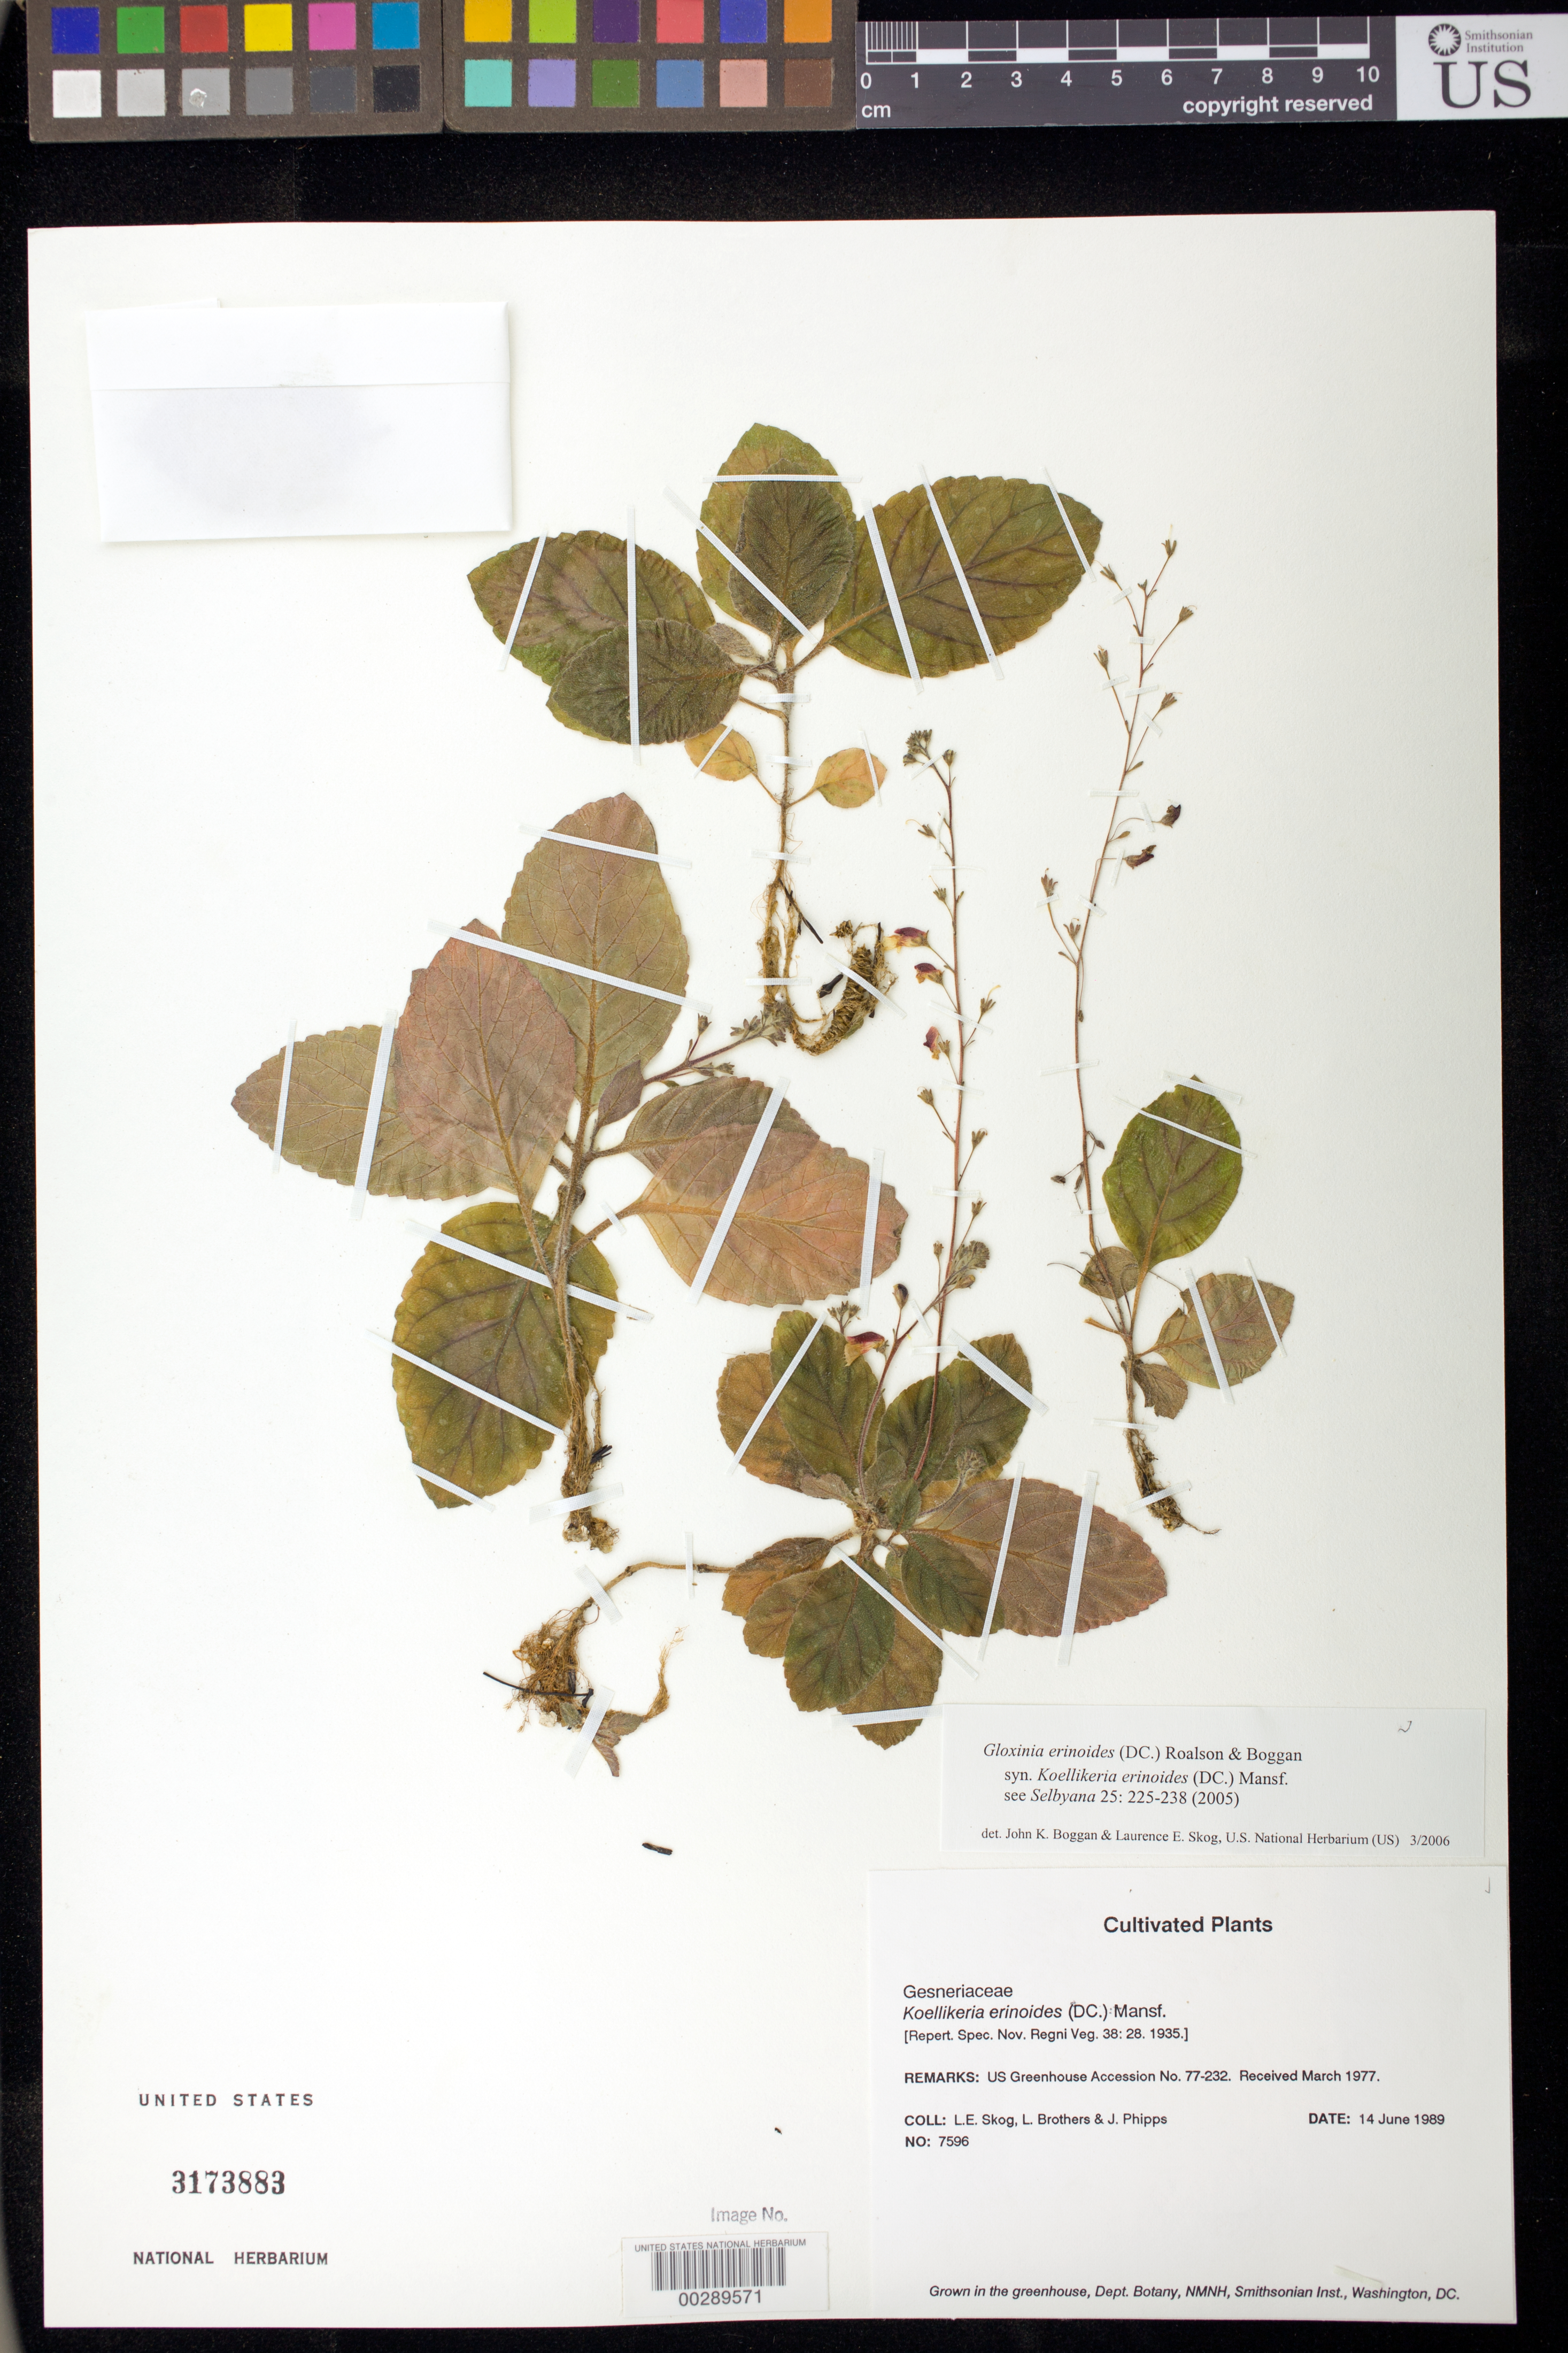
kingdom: Plantae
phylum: Tracheophyta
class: Magnoliopsida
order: Lamiales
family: Gesneriaceae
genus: Gloxinia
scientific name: Gloxinia erinoides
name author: (DC.) Roalson & Boggan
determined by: Boggan, J. K.; Skog, L. E.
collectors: L. E. Skog, L. E. Brothers & J. Phipps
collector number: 7596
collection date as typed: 14 Jun 1989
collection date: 1989-06-14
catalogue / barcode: US 3173883